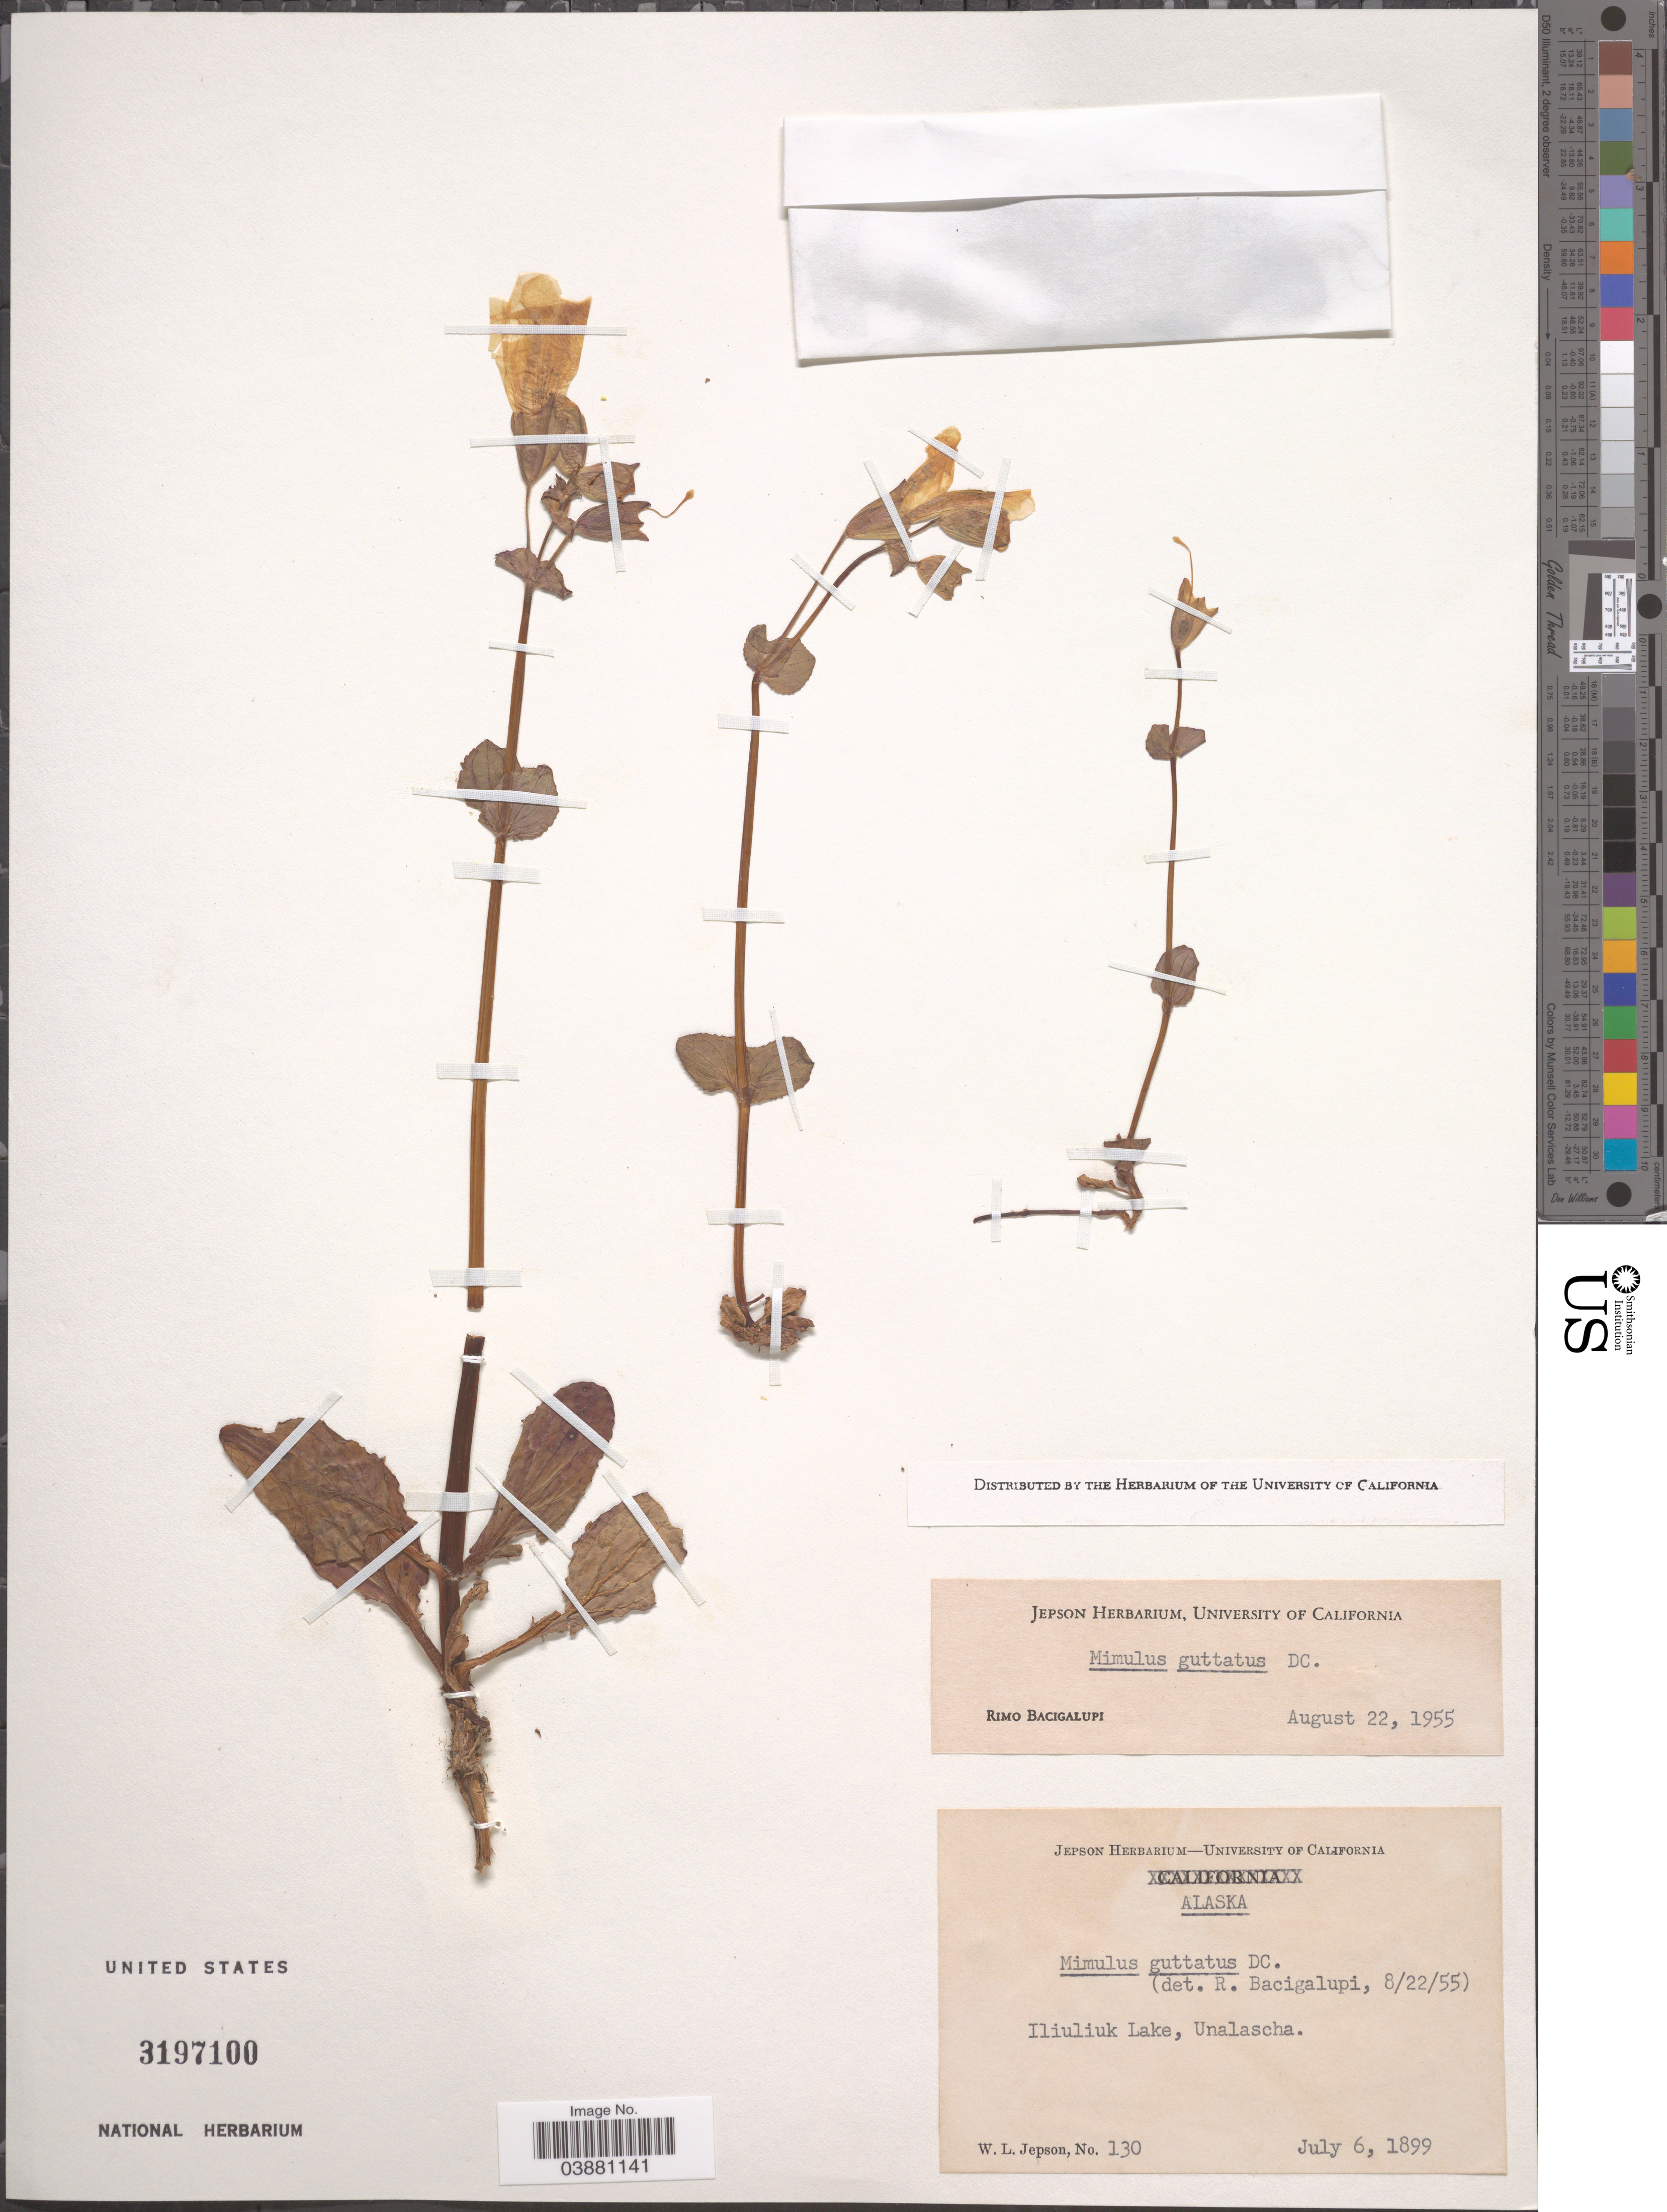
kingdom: Plantae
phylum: Tracheophyta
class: Magnoliopsida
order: Lamiales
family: Phrymaceae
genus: Mimulus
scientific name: Mimulus guttatus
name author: DC.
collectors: W. L. Jepson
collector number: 130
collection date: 1899-07-06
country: United States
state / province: Alaska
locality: Iliuliuk Lake, Unalascha.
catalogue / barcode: US 3197100